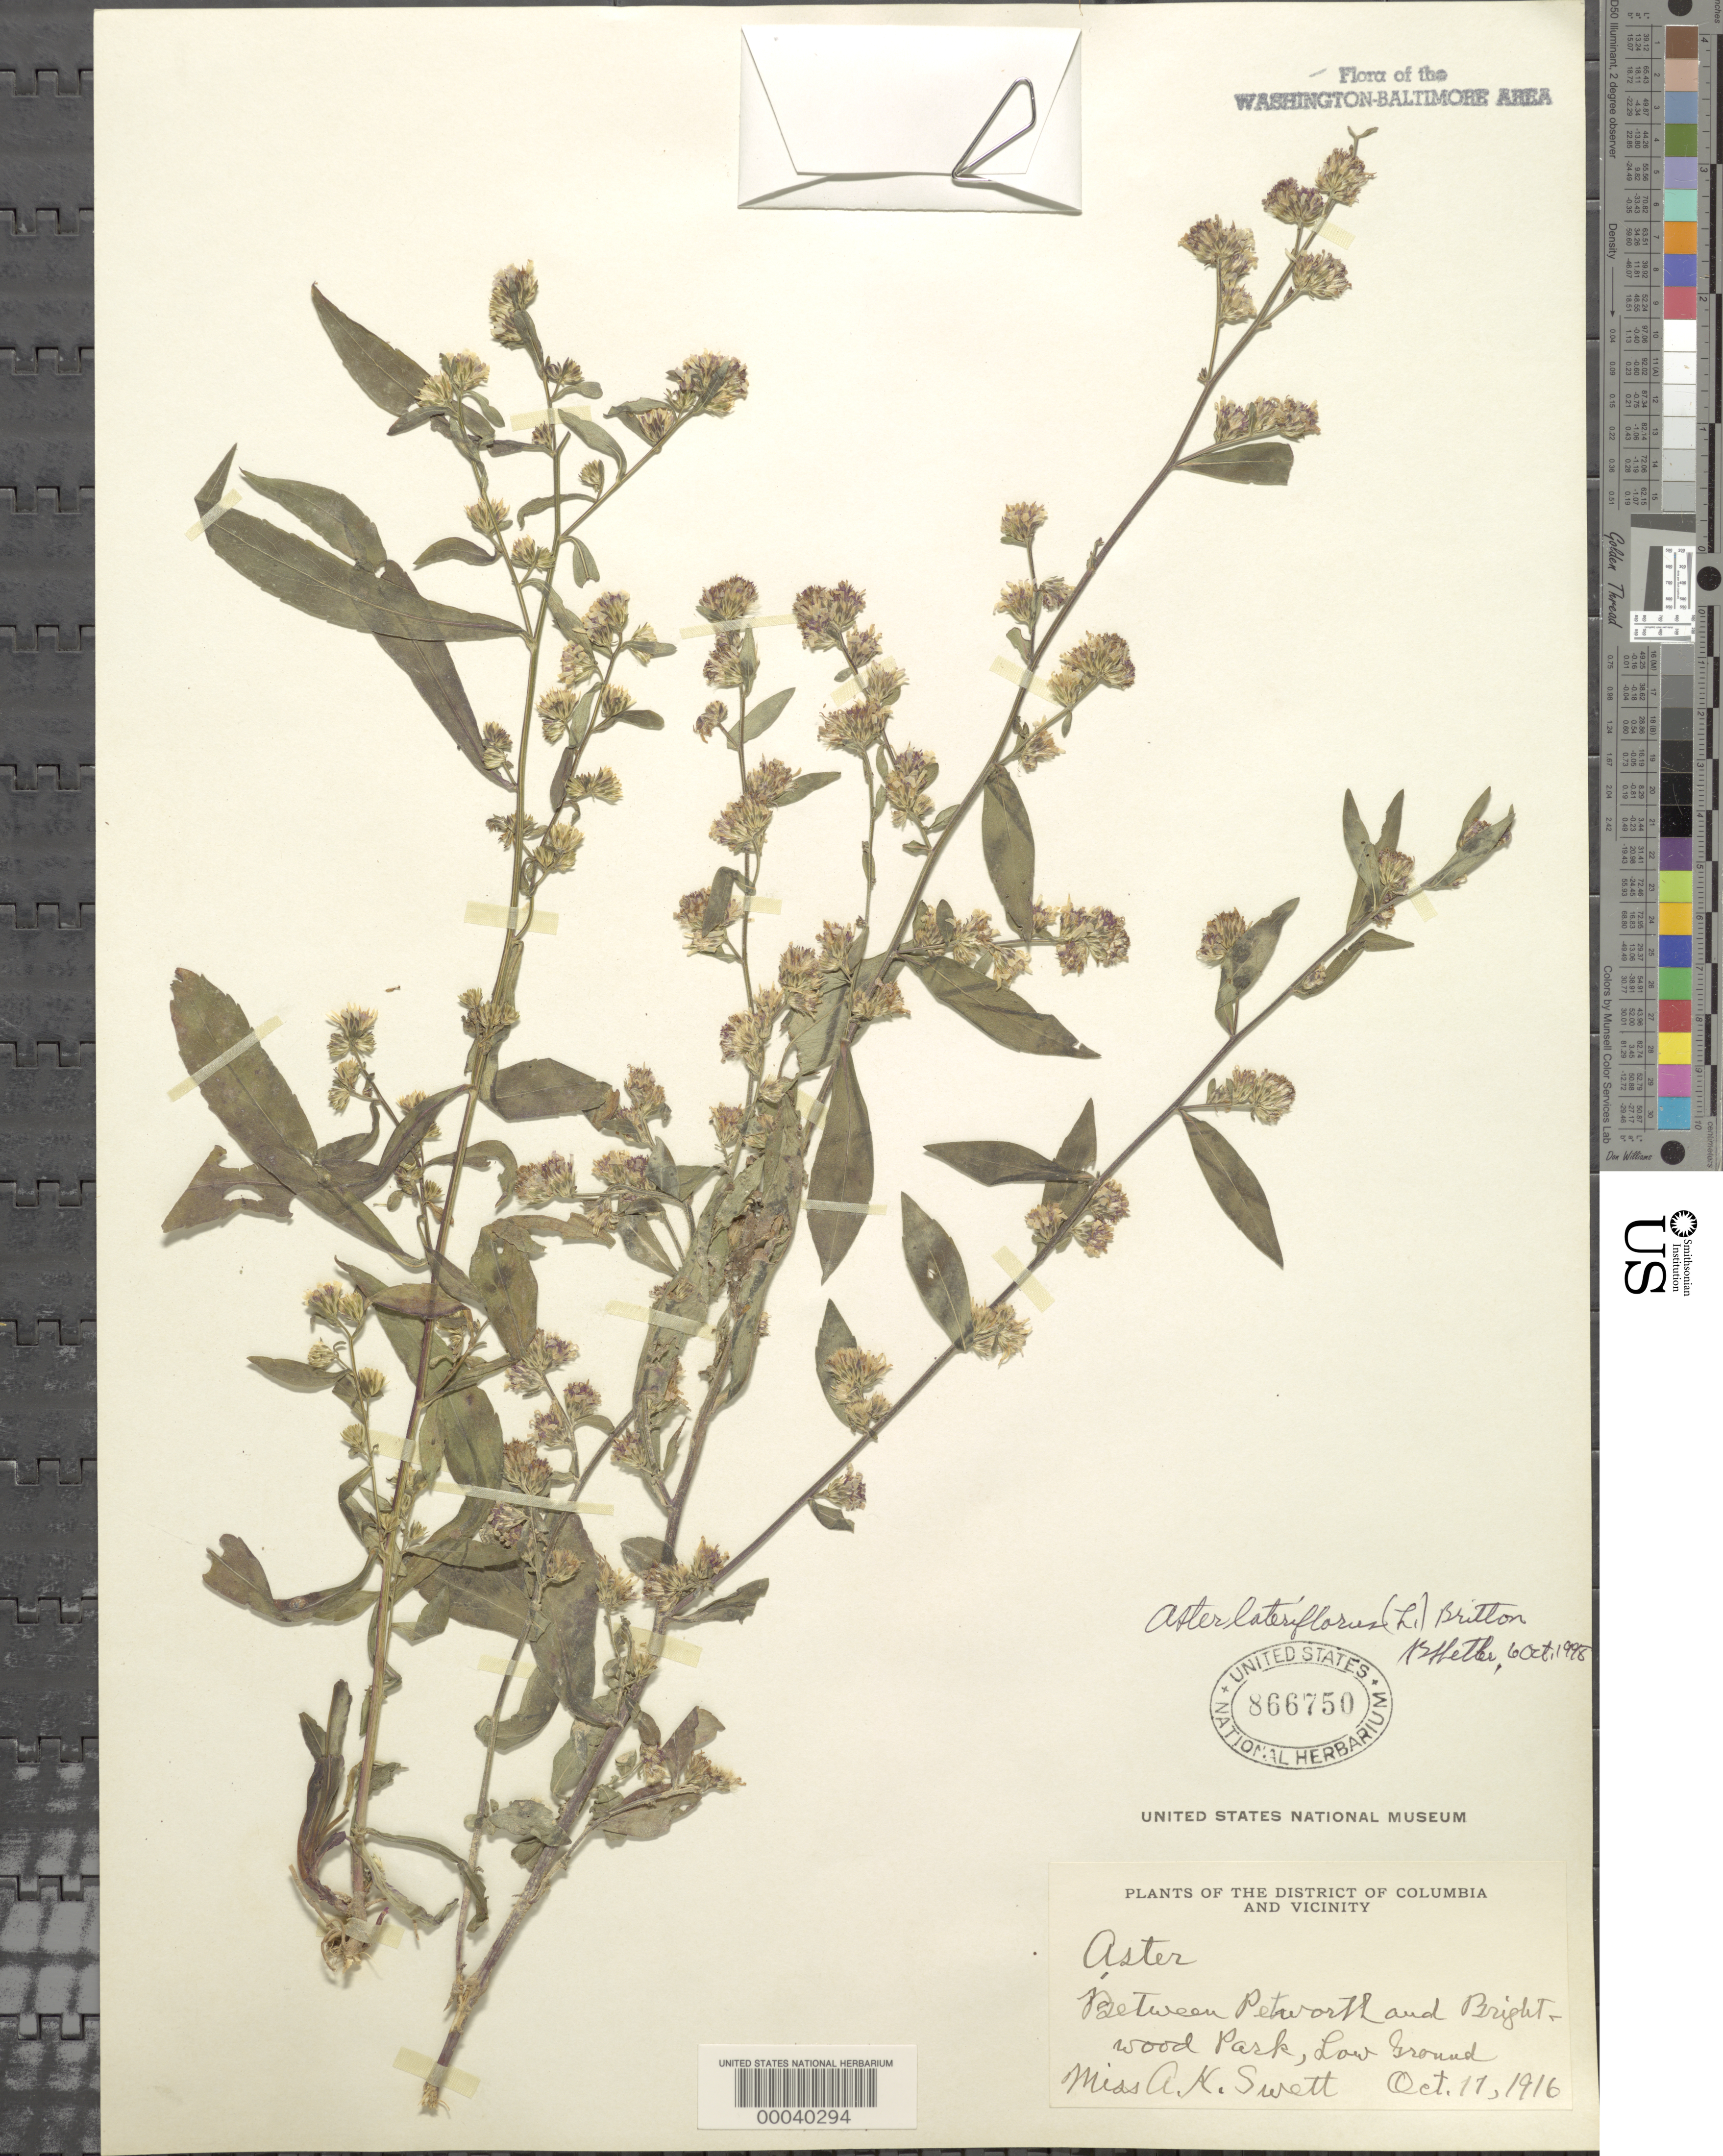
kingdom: Plantae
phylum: Tracheophyta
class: Magnoliopsida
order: Asterales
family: Asteraceae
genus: Symphyotrichum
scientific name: Symphyotrichum lateriflorum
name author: (L.) Á. Löve & D. Löve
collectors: A. Swett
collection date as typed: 17 Oct 1916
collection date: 1916-10-17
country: United States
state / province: District of Columbia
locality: between Petworth and Brightwood Park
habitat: Low ground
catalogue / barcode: US 866750